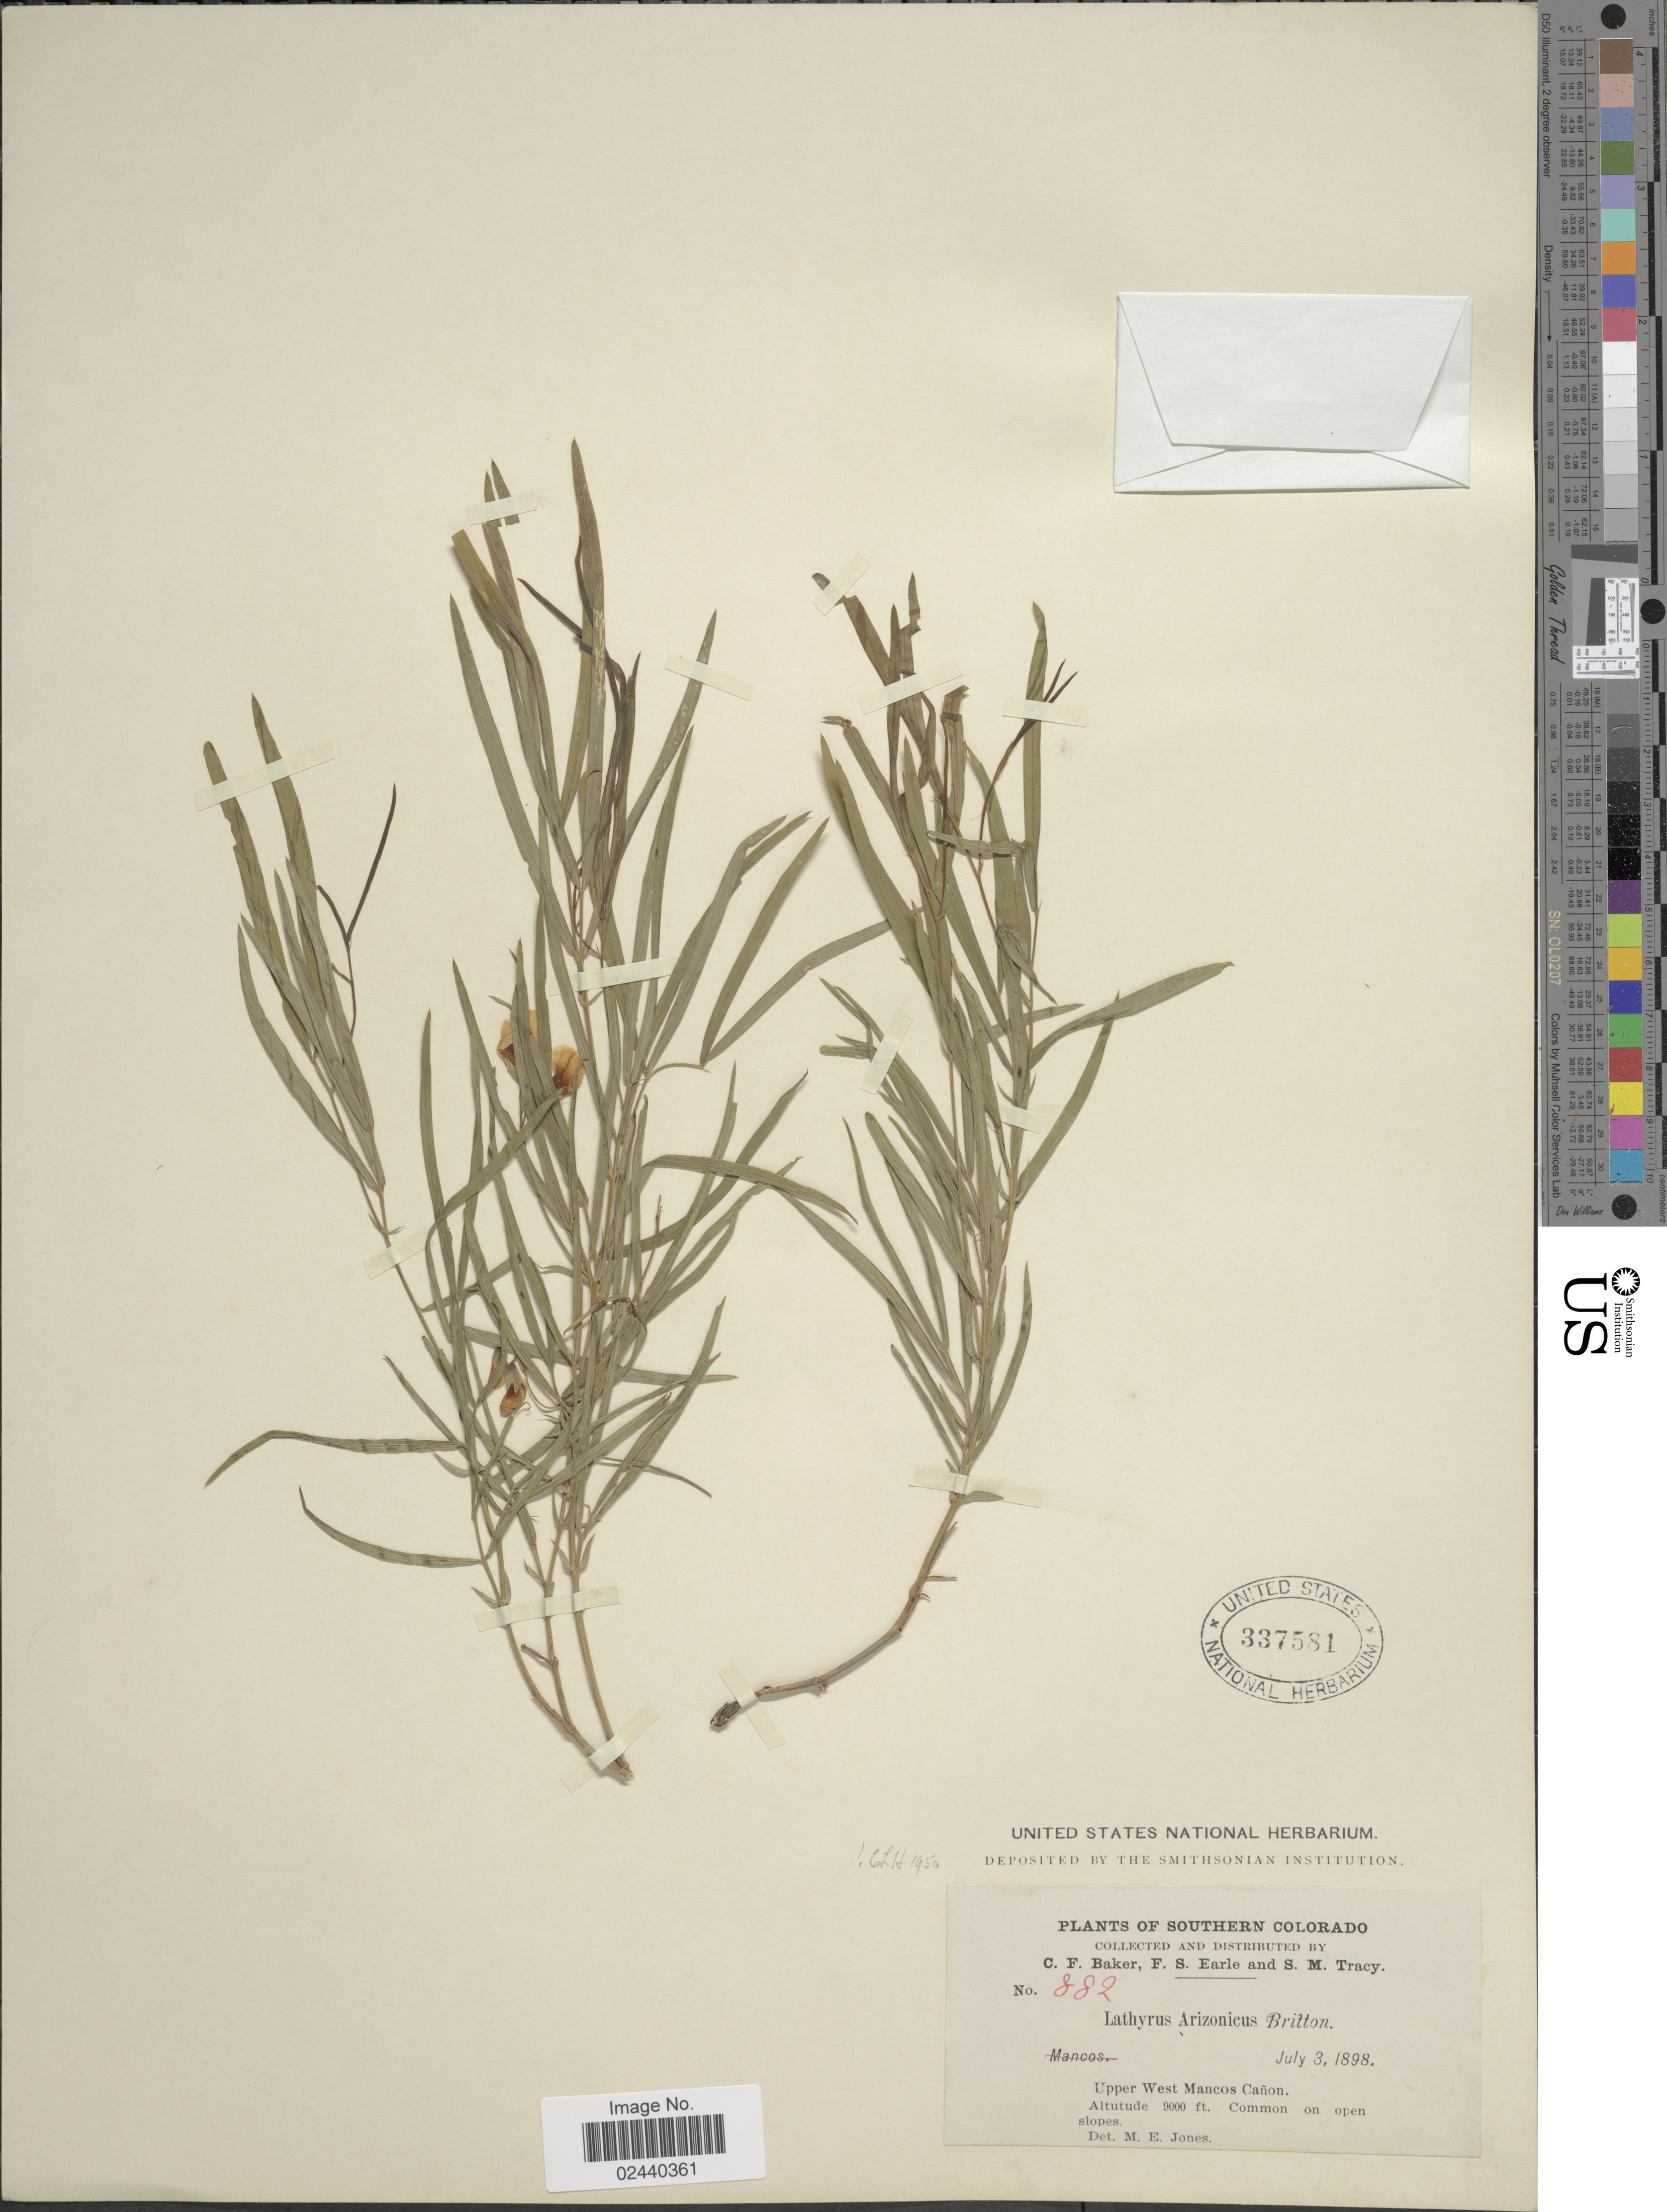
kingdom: Plantae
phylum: Tracheophyta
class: Magnoliopsida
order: Fabales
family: Fabaceae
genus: Lathyrus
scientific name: Lathyrus arizonicus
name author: Britton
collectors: C. F. Baker, F. S. Earle & S. M. Tracy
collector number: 882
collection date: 1898-07-03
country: United States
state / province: Colorado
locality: Southern Colorado. Upper West Mancos Canon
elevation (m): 2743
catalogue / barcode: US 337581